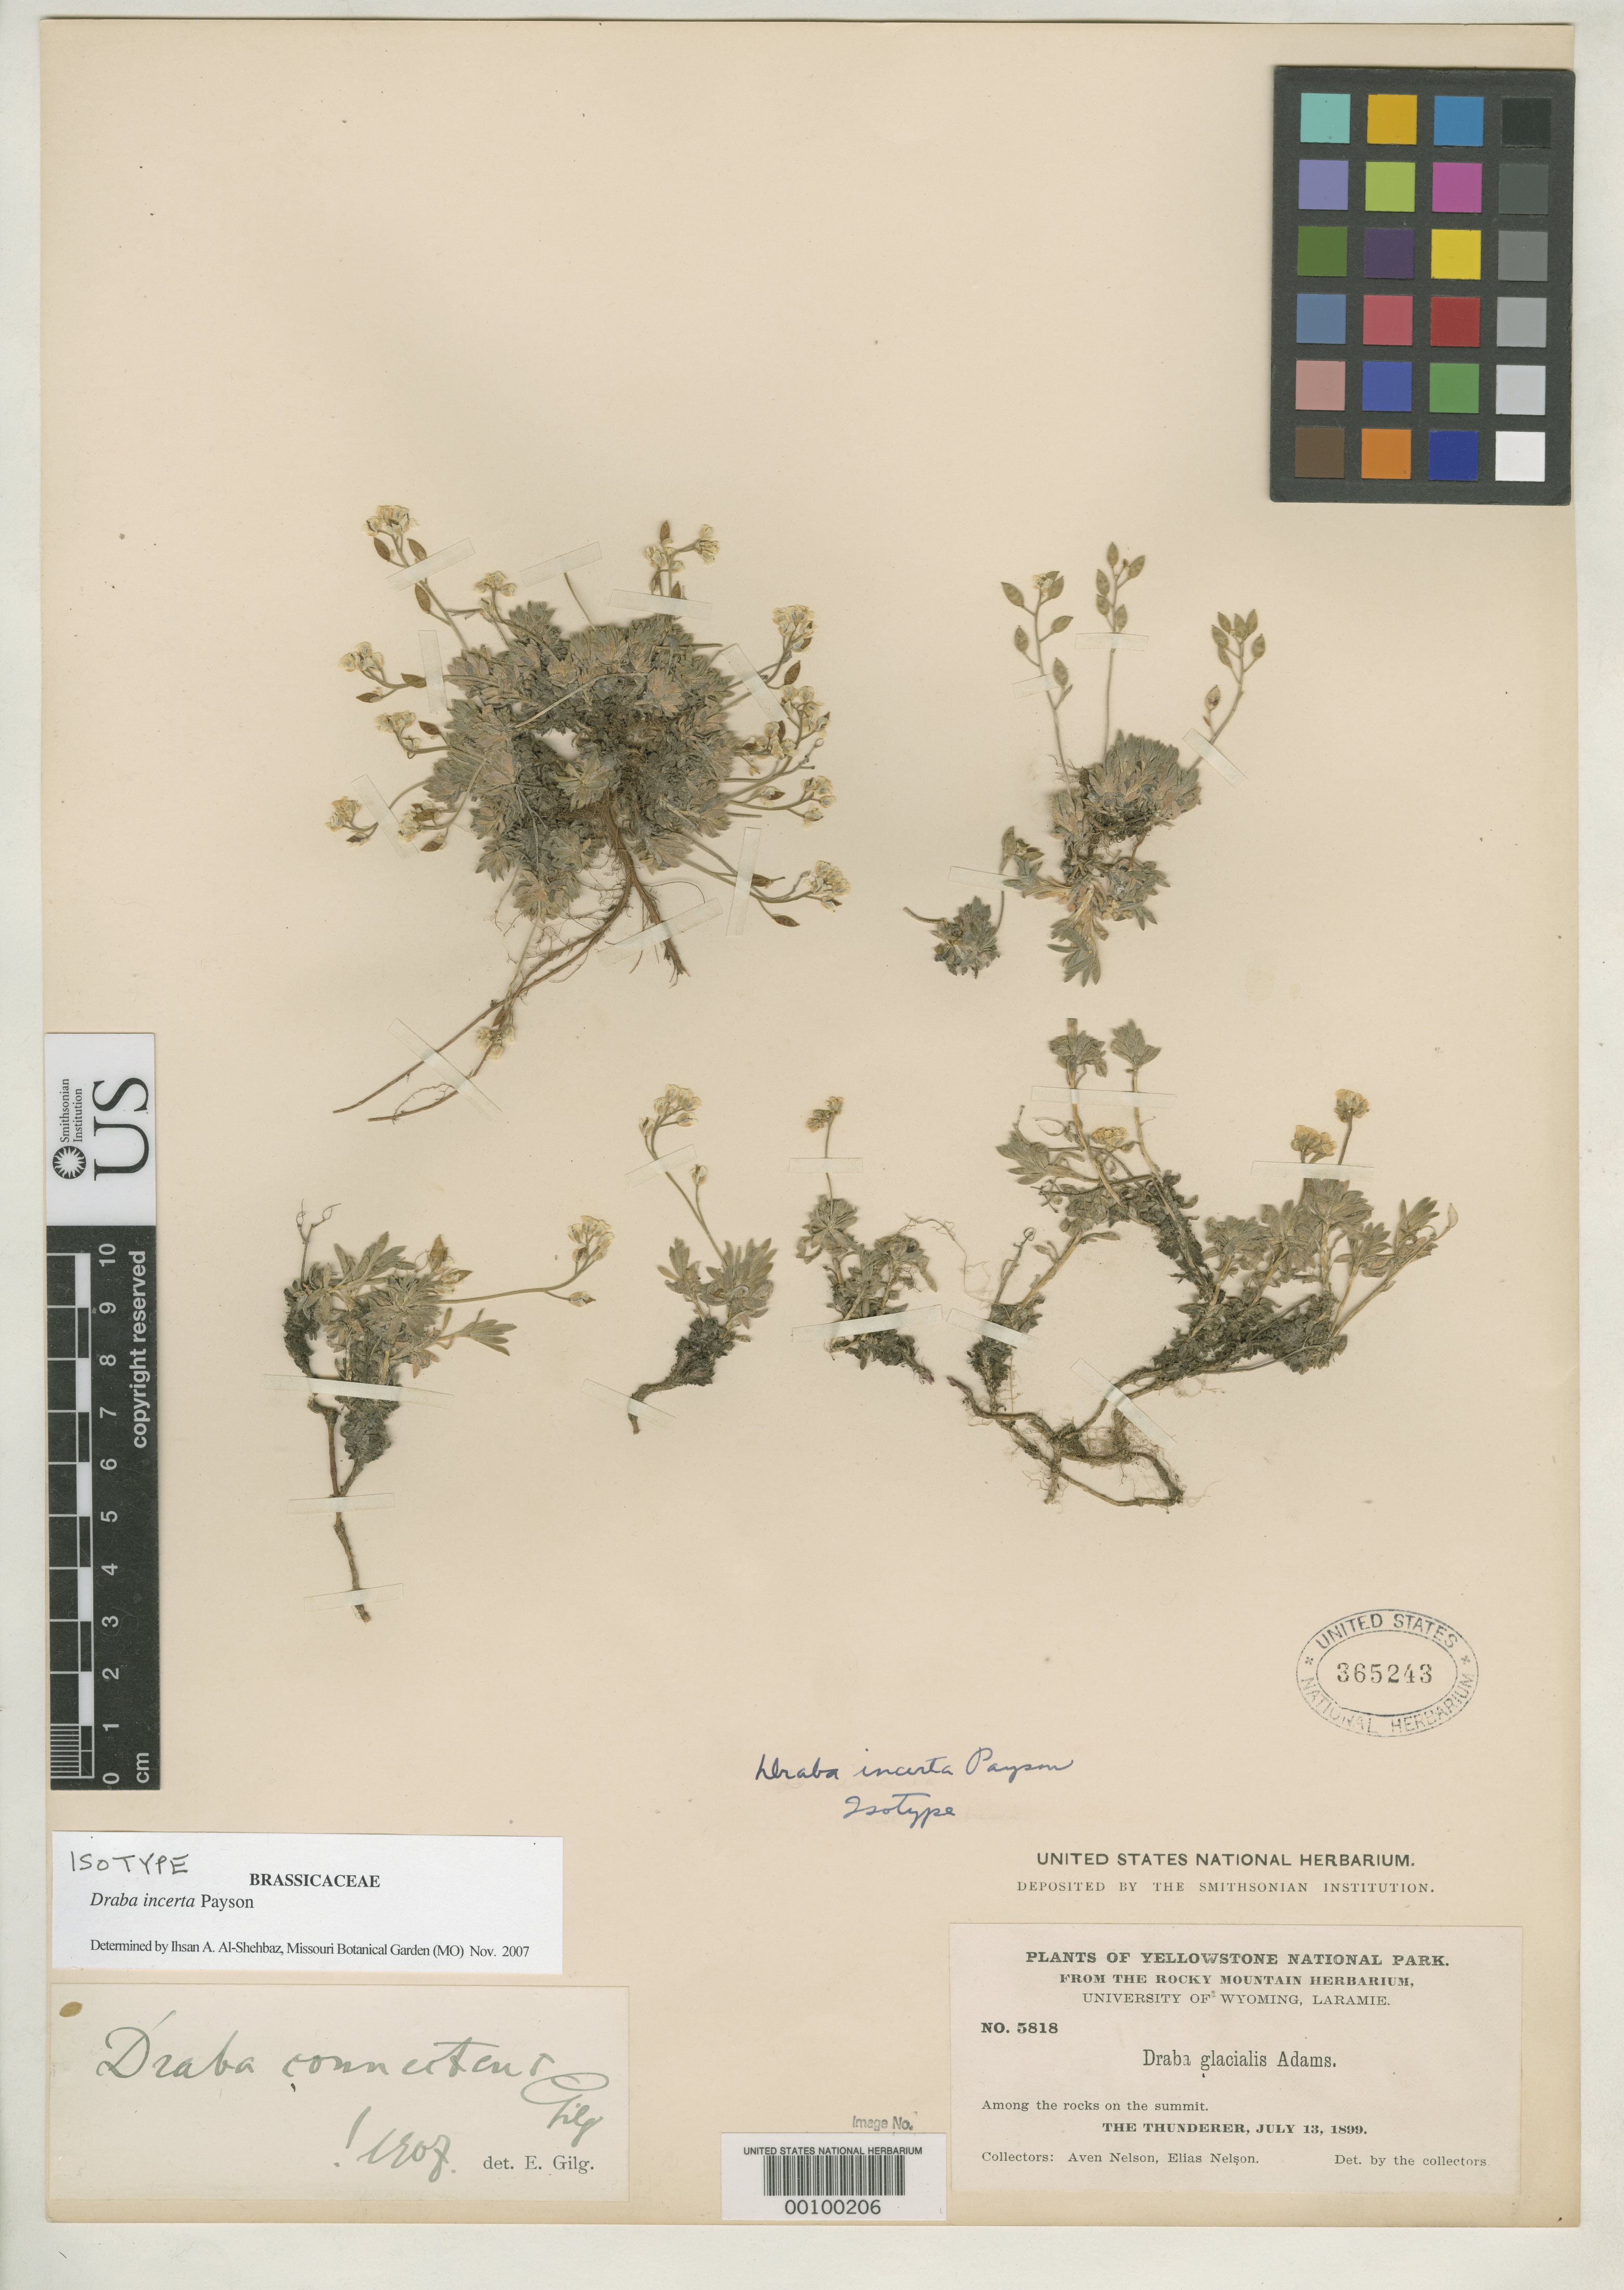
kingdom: Plantae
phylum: Tracheophyta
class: Magnoliopsida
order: Brassicales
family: Brassicaceae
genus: Draba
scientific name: Draba incerta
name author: Payson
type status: Isotype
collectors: A. Nelson & E. Nelson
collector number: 5818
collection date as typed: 13 Jul 1899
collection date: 1899-07-13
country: United States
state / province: Wyoming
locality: Summit of the Thunderer.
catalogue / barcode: US 365243